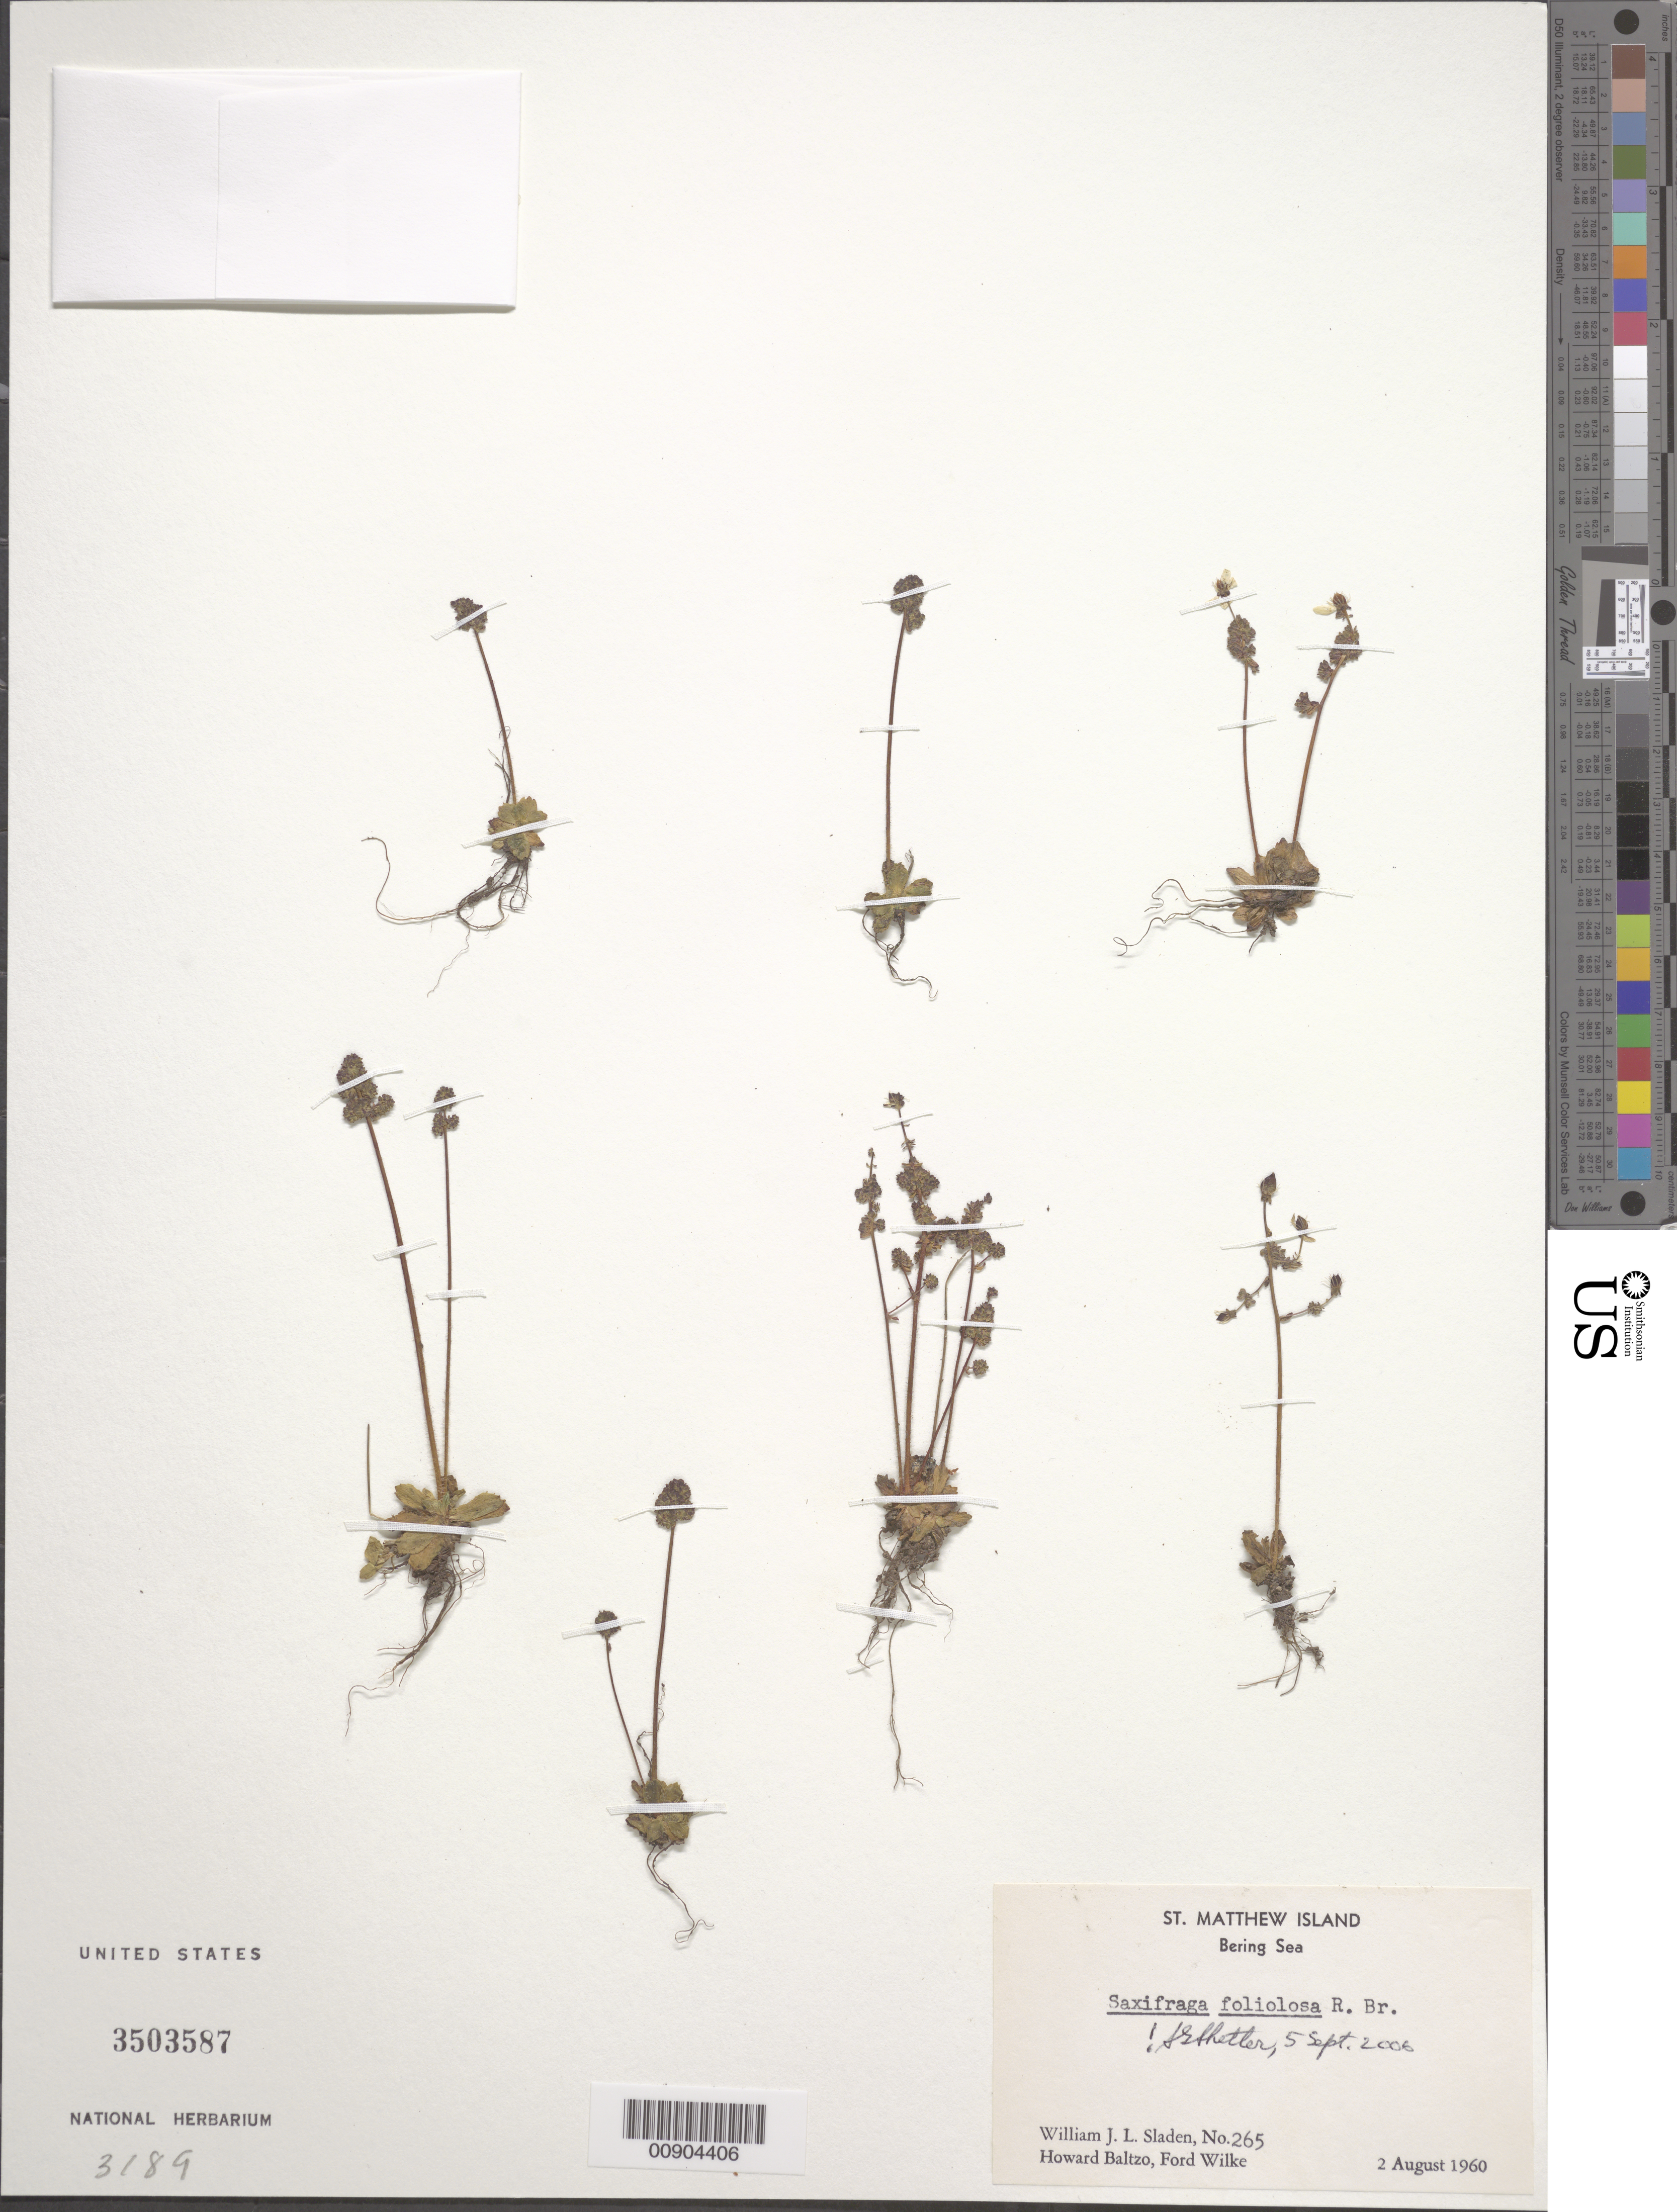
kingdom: Plantae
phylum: Tracheophyta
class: Magnoliopsida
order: Saxifragales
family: Saxifragaceae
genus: Micranthes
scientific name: Micranthes foliolosa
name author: (R. Br.) Gornall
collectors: W. Sladen, H. Baltzo & F. Wilke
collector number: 265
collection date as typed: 02 Aug 1960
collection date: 1960-08-02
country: United States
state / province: Alaska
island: St. Matthew Island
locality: St. Matthew Island, Bering Sea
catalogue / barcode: US 3503587